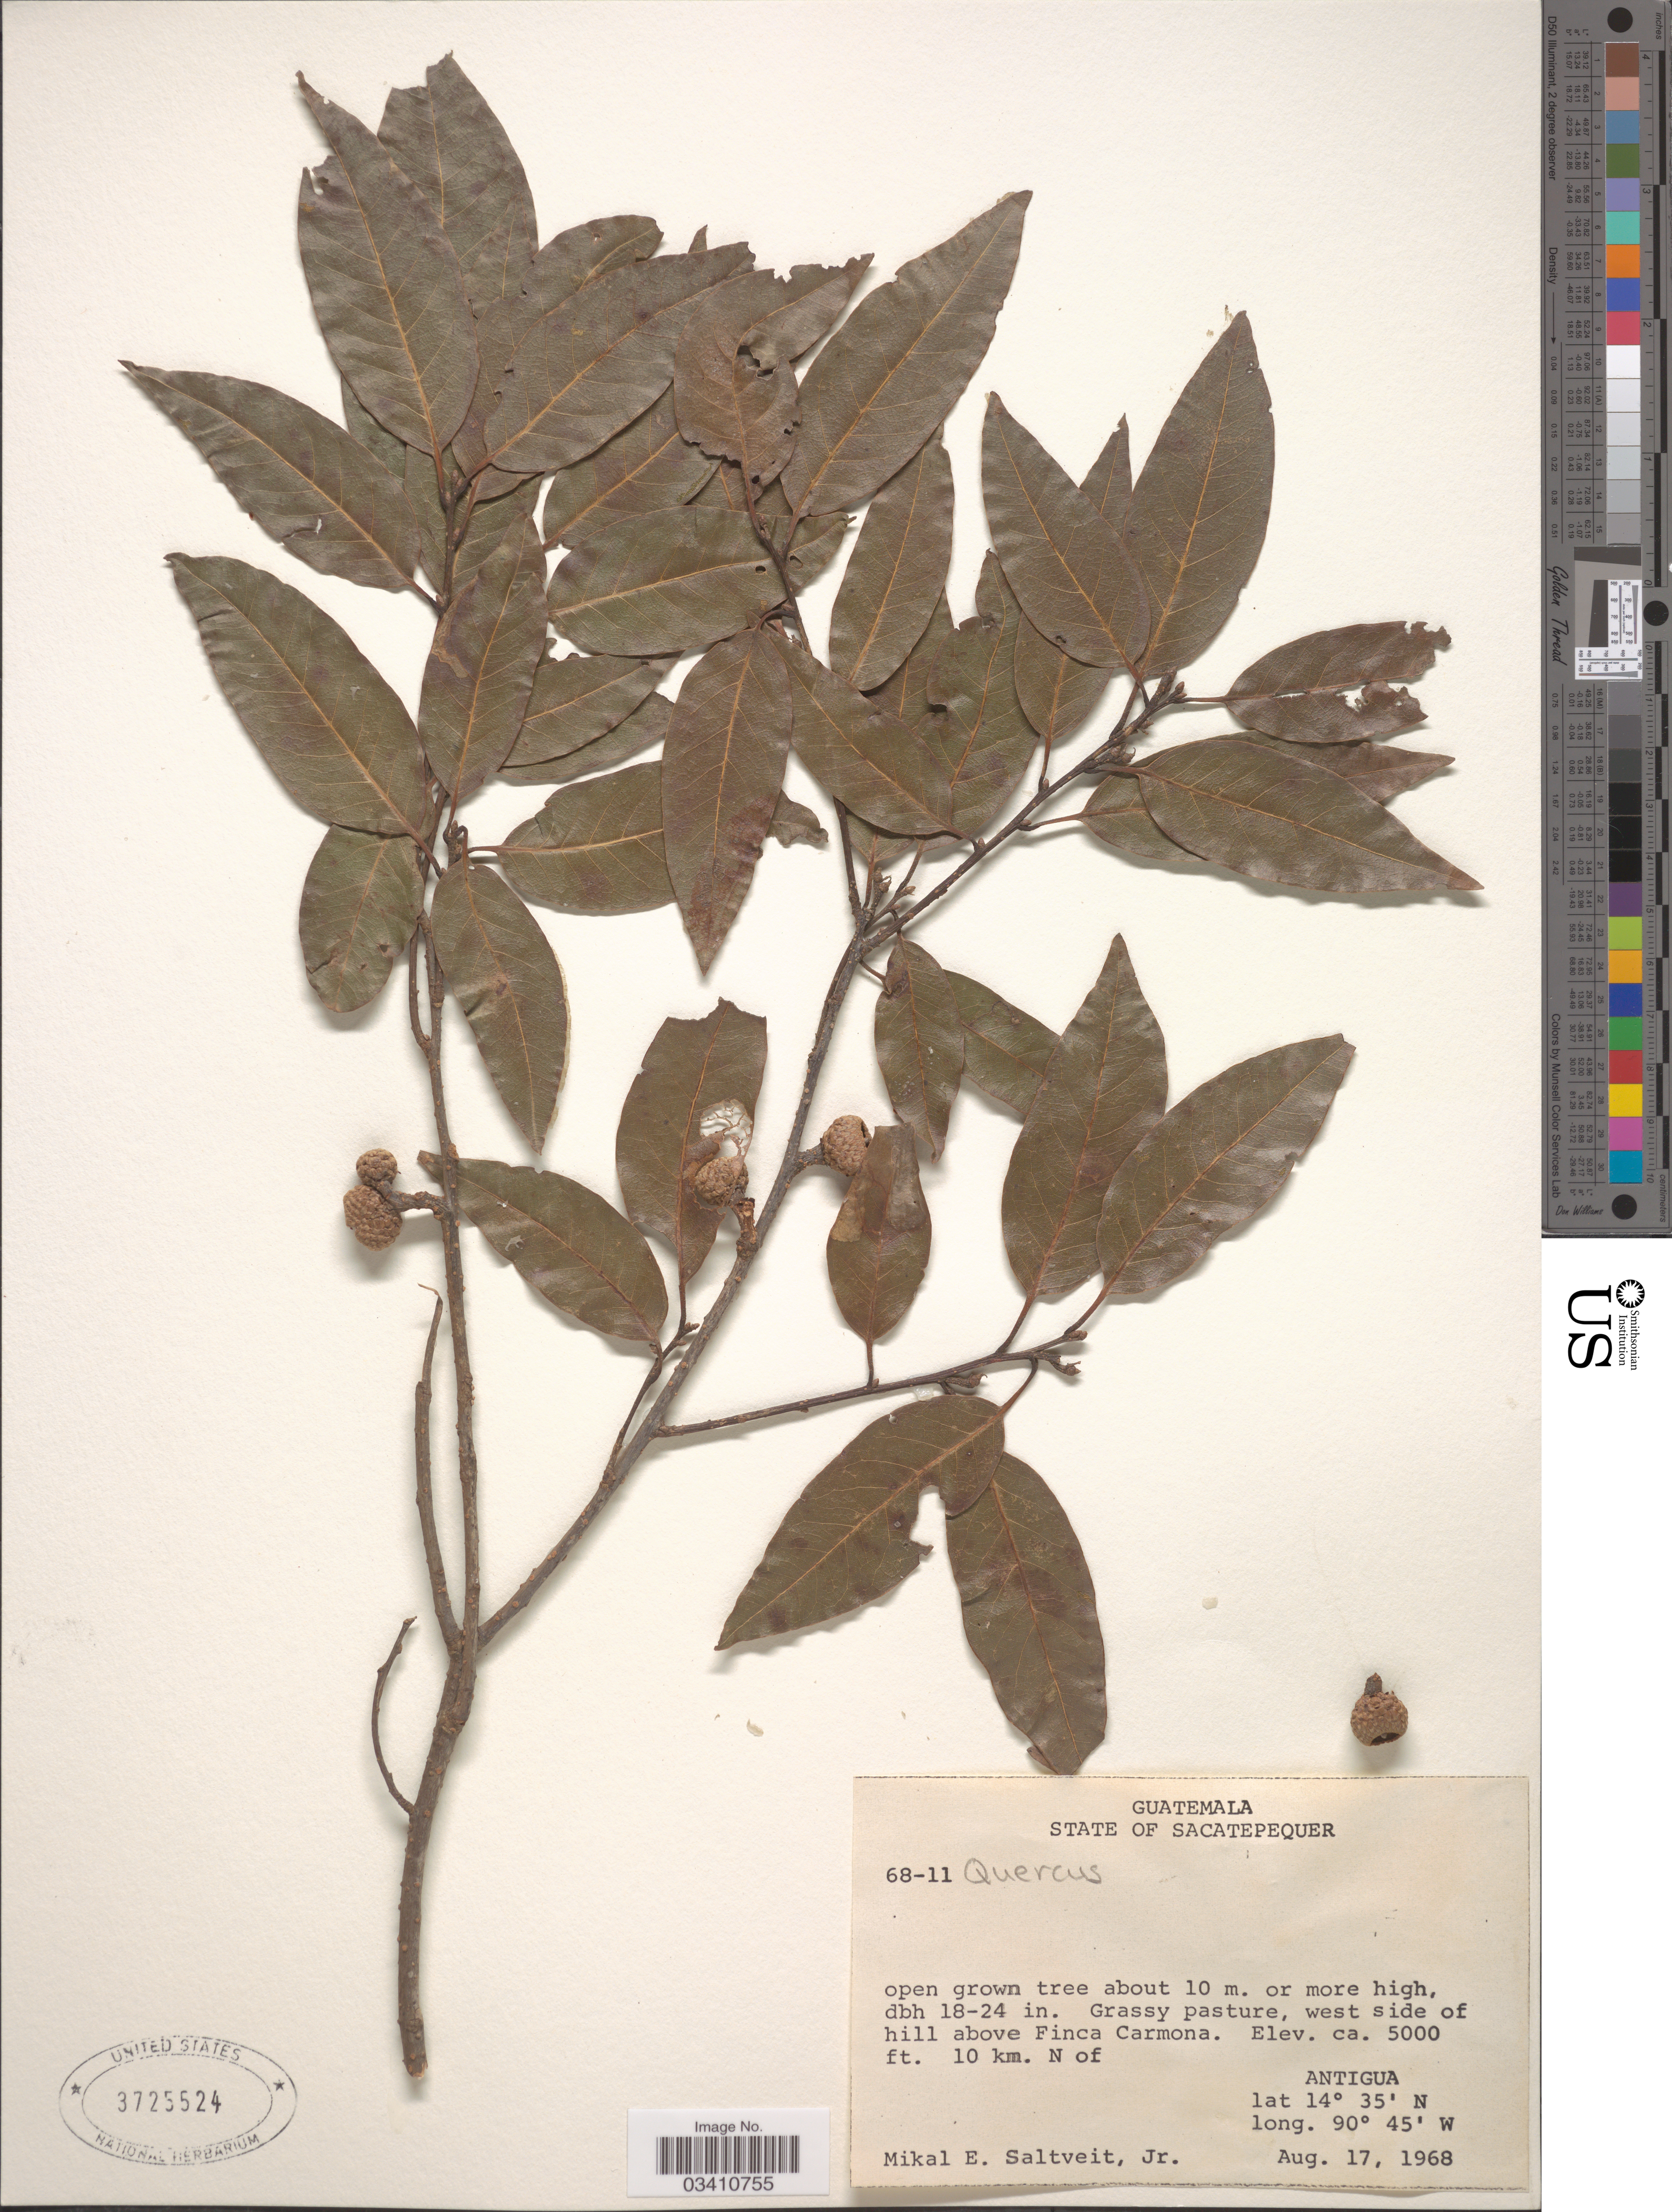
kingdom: Plantae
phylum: Tracheophyta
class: Magnoliopsida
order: Fagales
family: Fagaceae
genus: Quercus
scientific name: Quercus sp.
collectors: M. Saltveit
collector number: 68-11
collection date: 1968-08-17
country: Guatemala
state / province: Sacatepéquez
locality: West side of hill above Finca Carmona. 10 km. N of Antigua.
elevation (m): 1524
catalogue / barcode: US 3725524